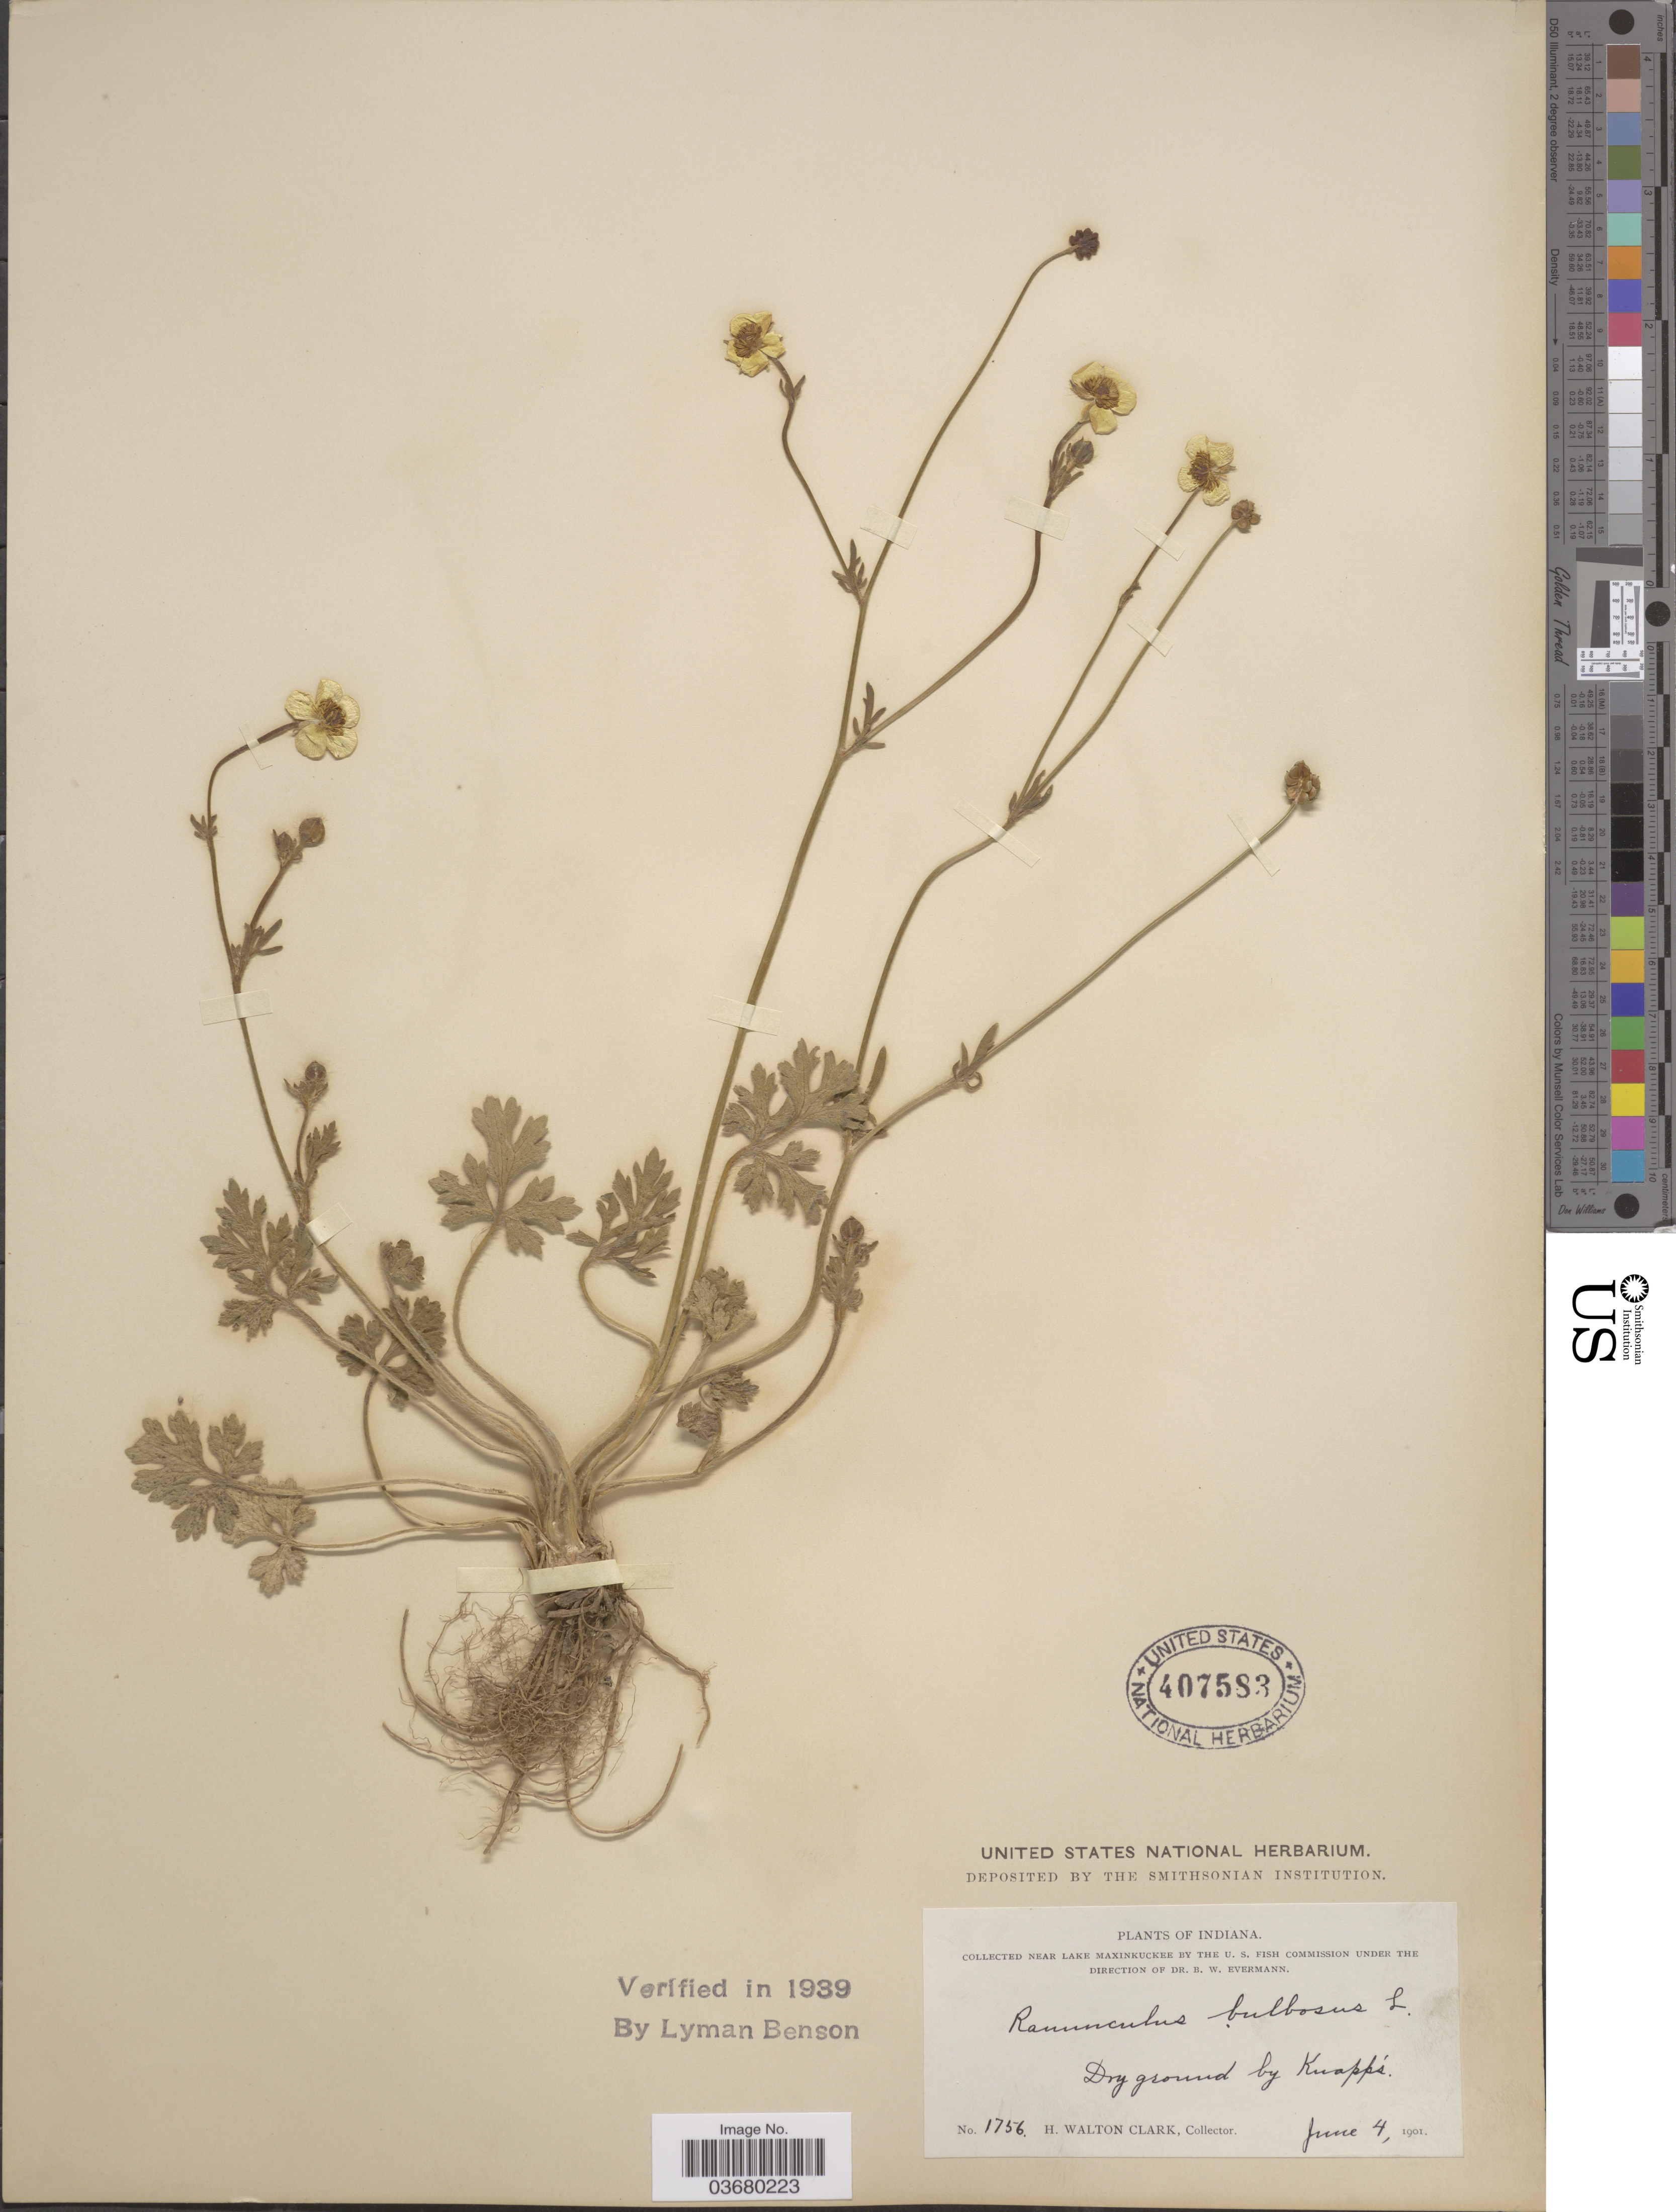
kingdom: Plantae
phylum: Tracheophyta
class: Magnoliopsida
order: Ranunculales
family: Ranunculaceae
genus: Ranunculus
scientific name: Ranunculus bulbosus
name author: L.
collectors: H. W. Clark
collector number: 1756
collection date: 1901-06-04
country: United States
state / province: Indiana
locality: Near Lake Maxinkuckee. Dry ground by Knapp's.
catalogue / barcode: US 407583